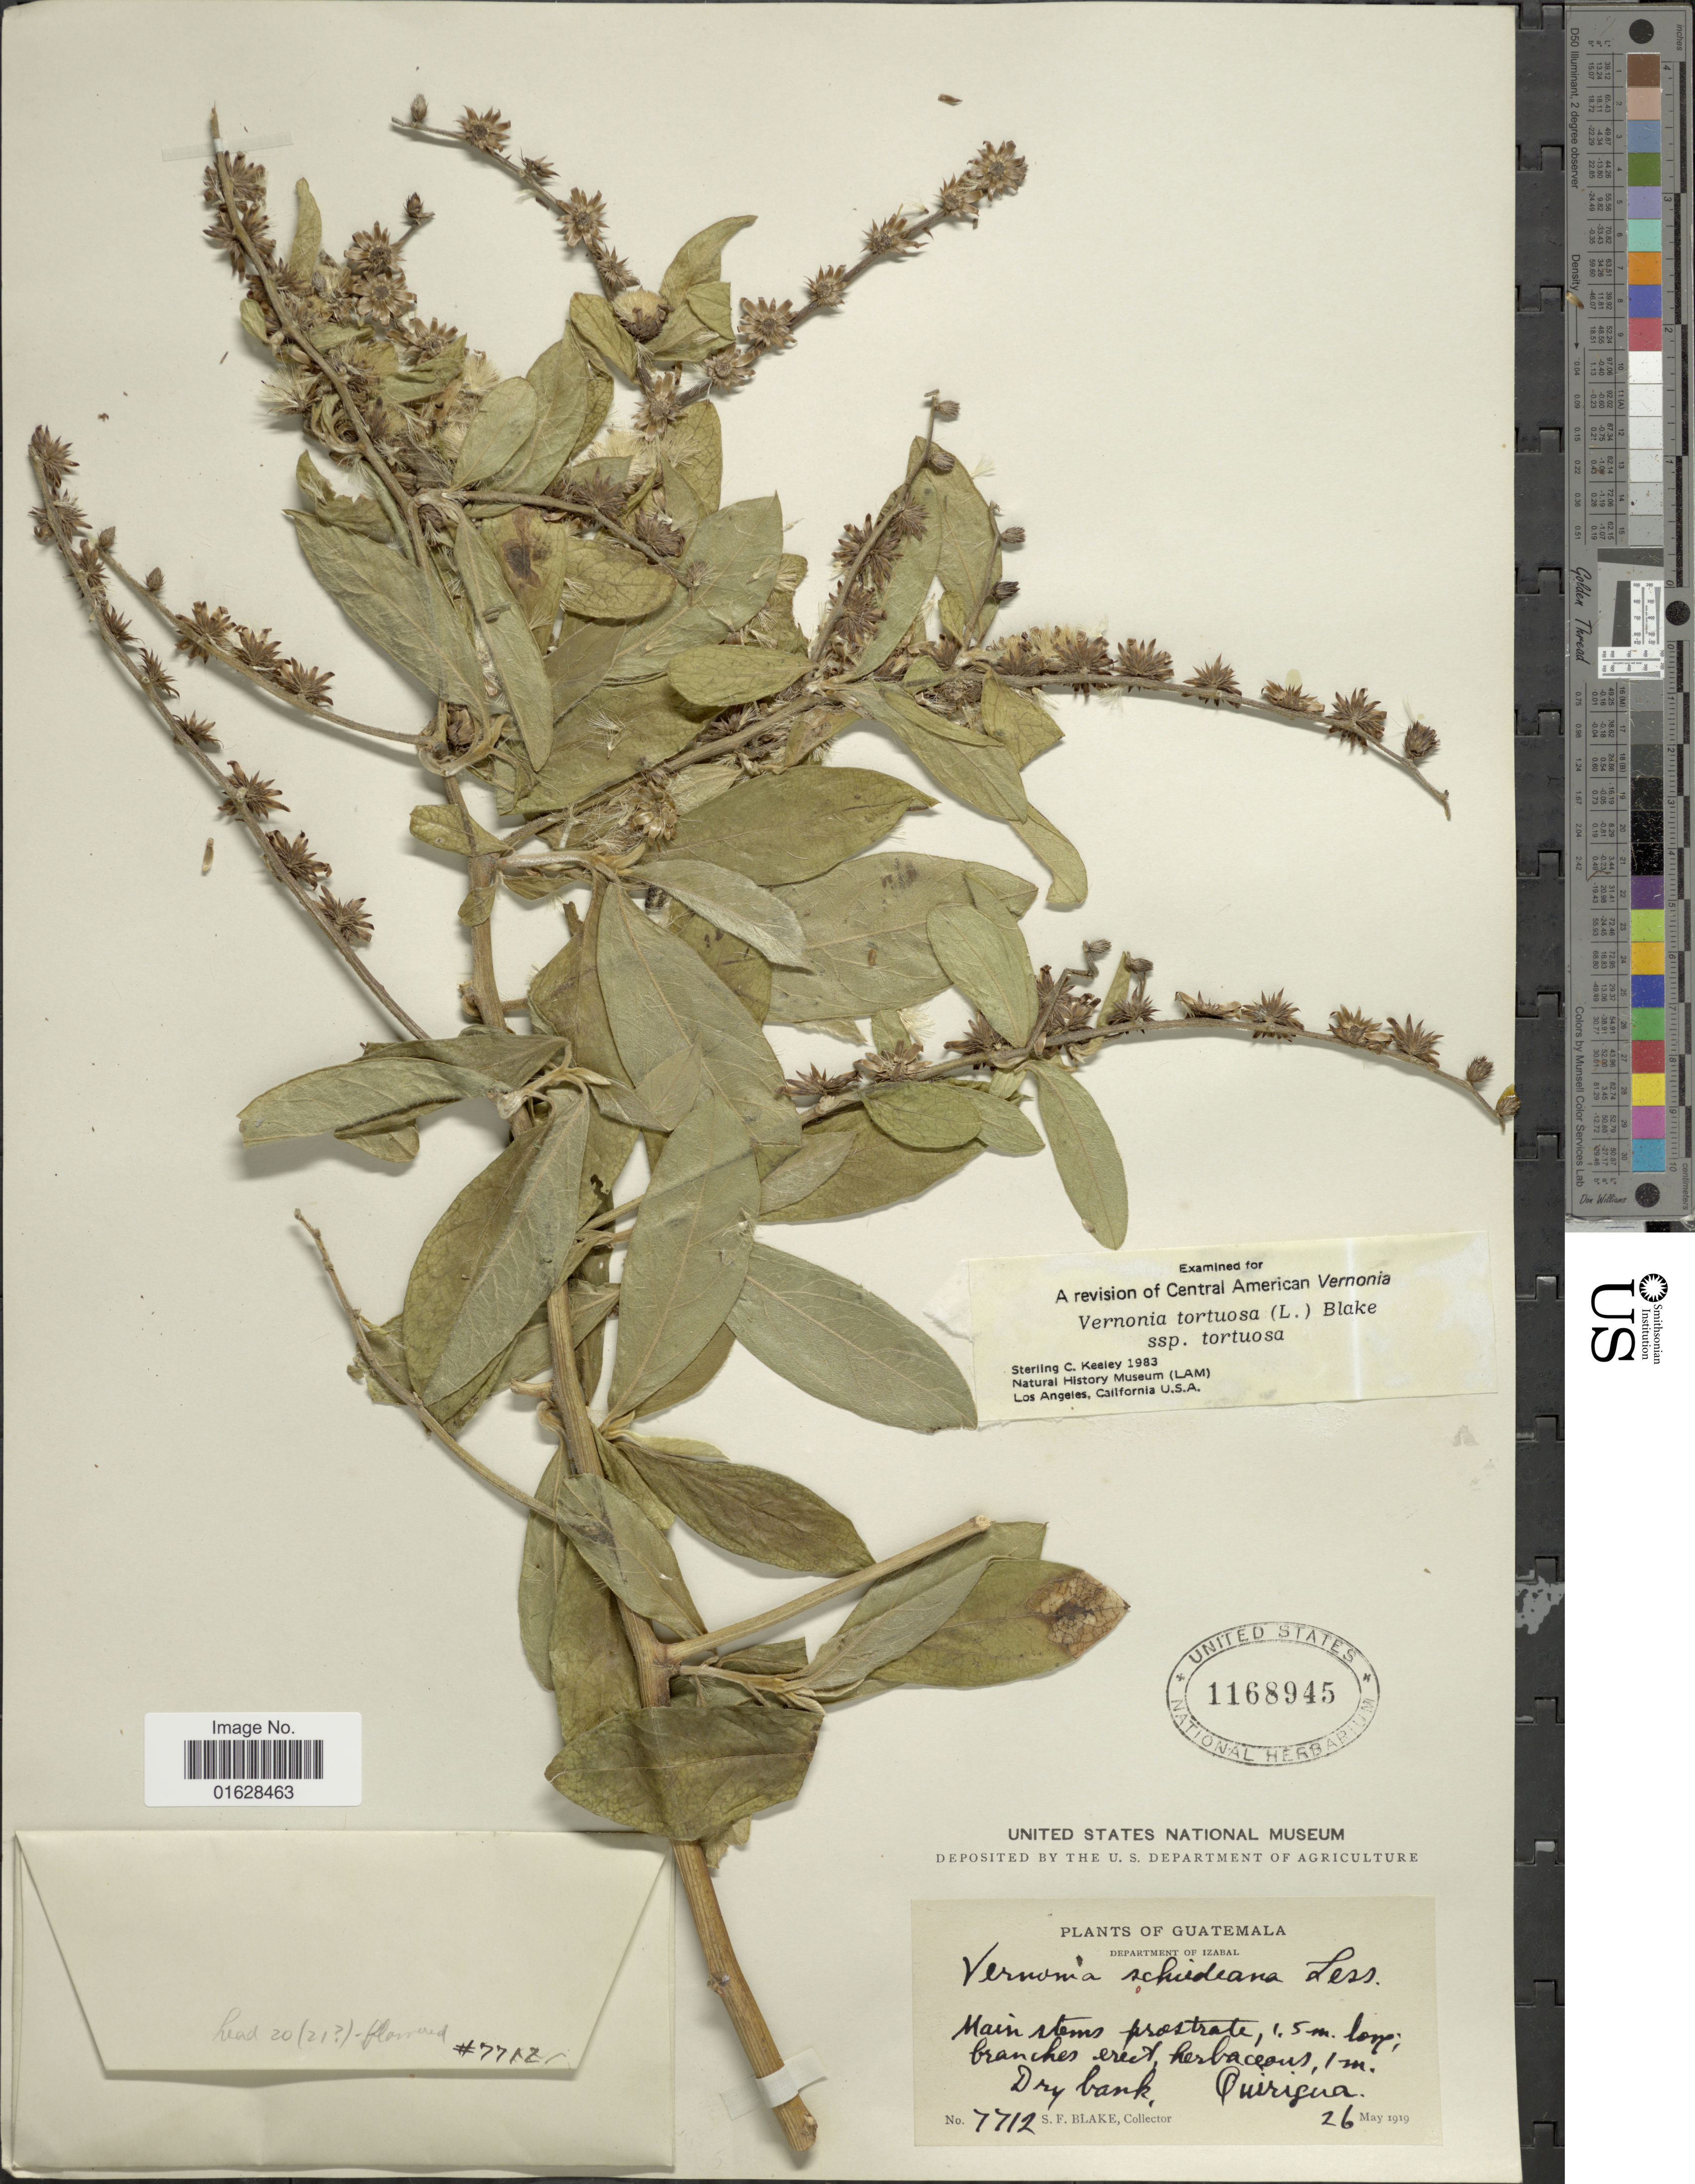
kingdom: Plantae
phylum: Tracheophyta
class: Magnoliopsida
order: Asterales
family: Asteraceae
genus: Lepidaploa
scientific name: Lepidaploa tortuosa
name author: (L.) H. Rob.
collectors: S. Blake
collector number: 7712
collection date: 1919-05-26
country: Guatemala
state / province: Izabal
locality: Department of Izabal, Quirigua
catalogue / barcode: US 1168945